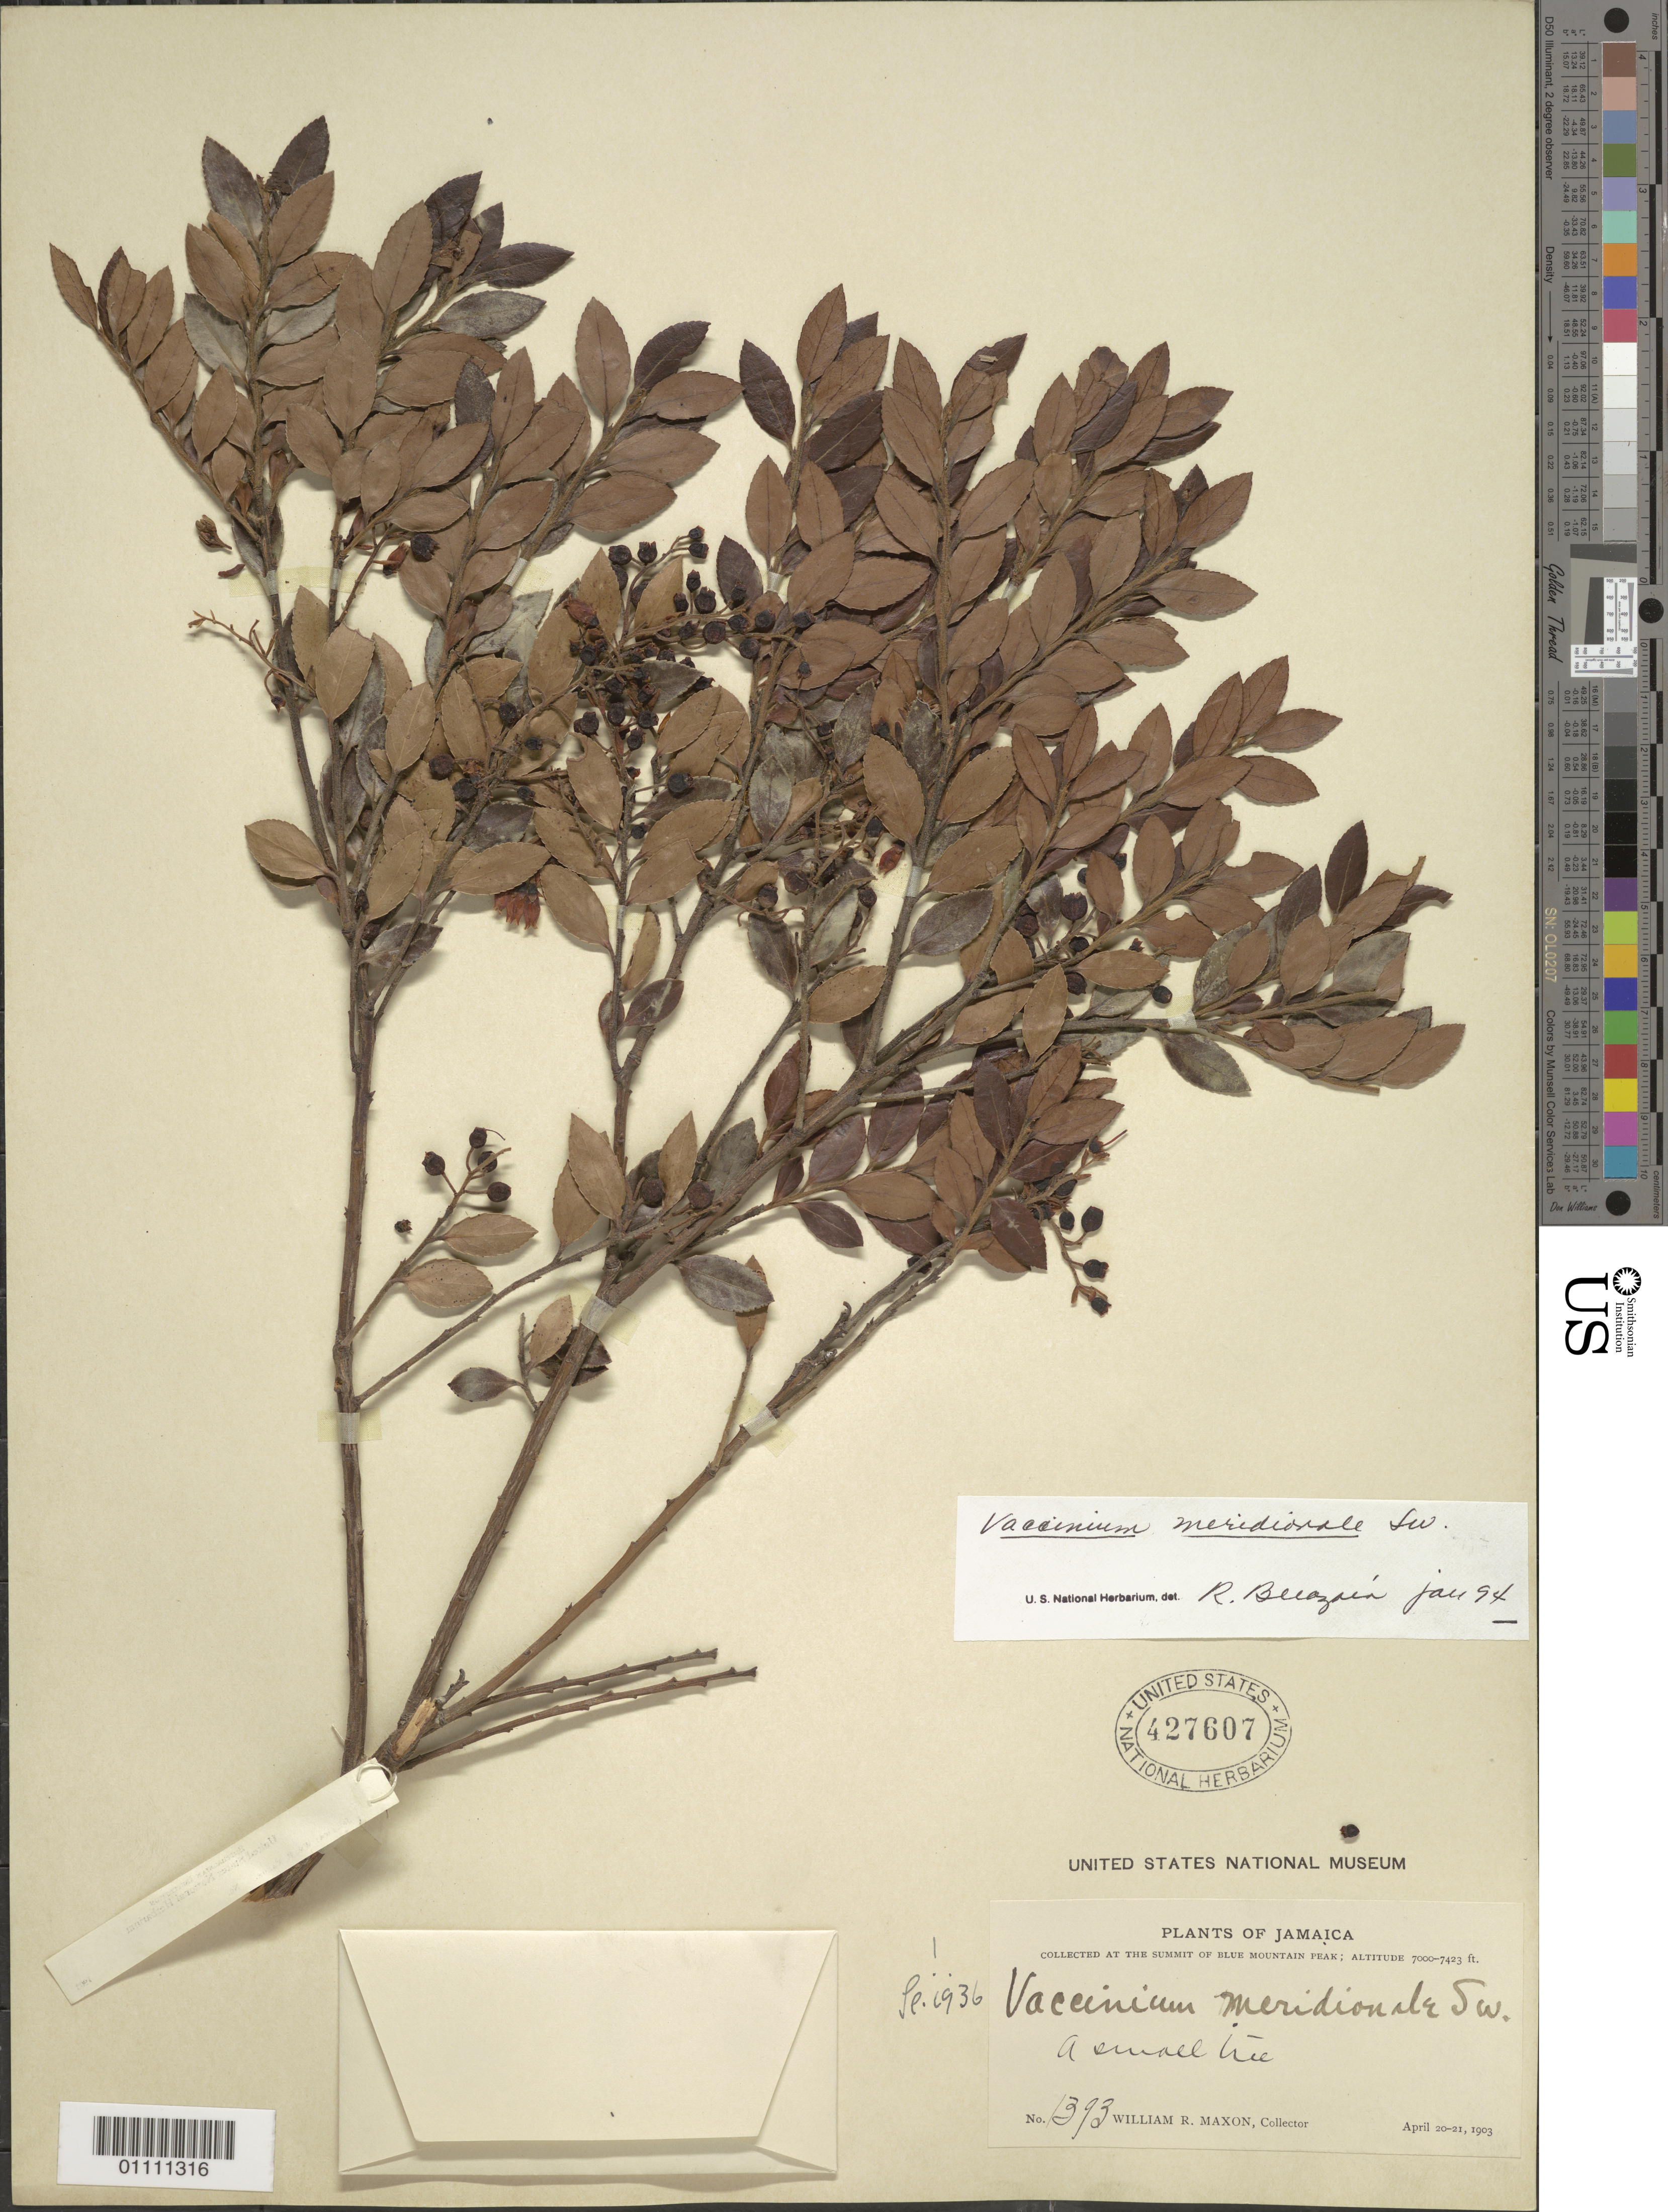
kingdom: Plantae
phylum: Tracheophyta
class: Magnoliopsida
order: Ericales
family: Ericaceae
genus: Vaccinium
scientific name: Vaccinium meridionale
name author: Sw.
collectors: W. R. Maxon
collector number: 1393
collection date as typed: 20 Apr 1903 to 21 Apr 1903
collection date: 1903-04-20/1903-04-21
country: Jamaica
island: Jamaica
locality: Summit of Blue Mountain Peak.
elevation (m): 2134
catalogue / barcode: US 427607